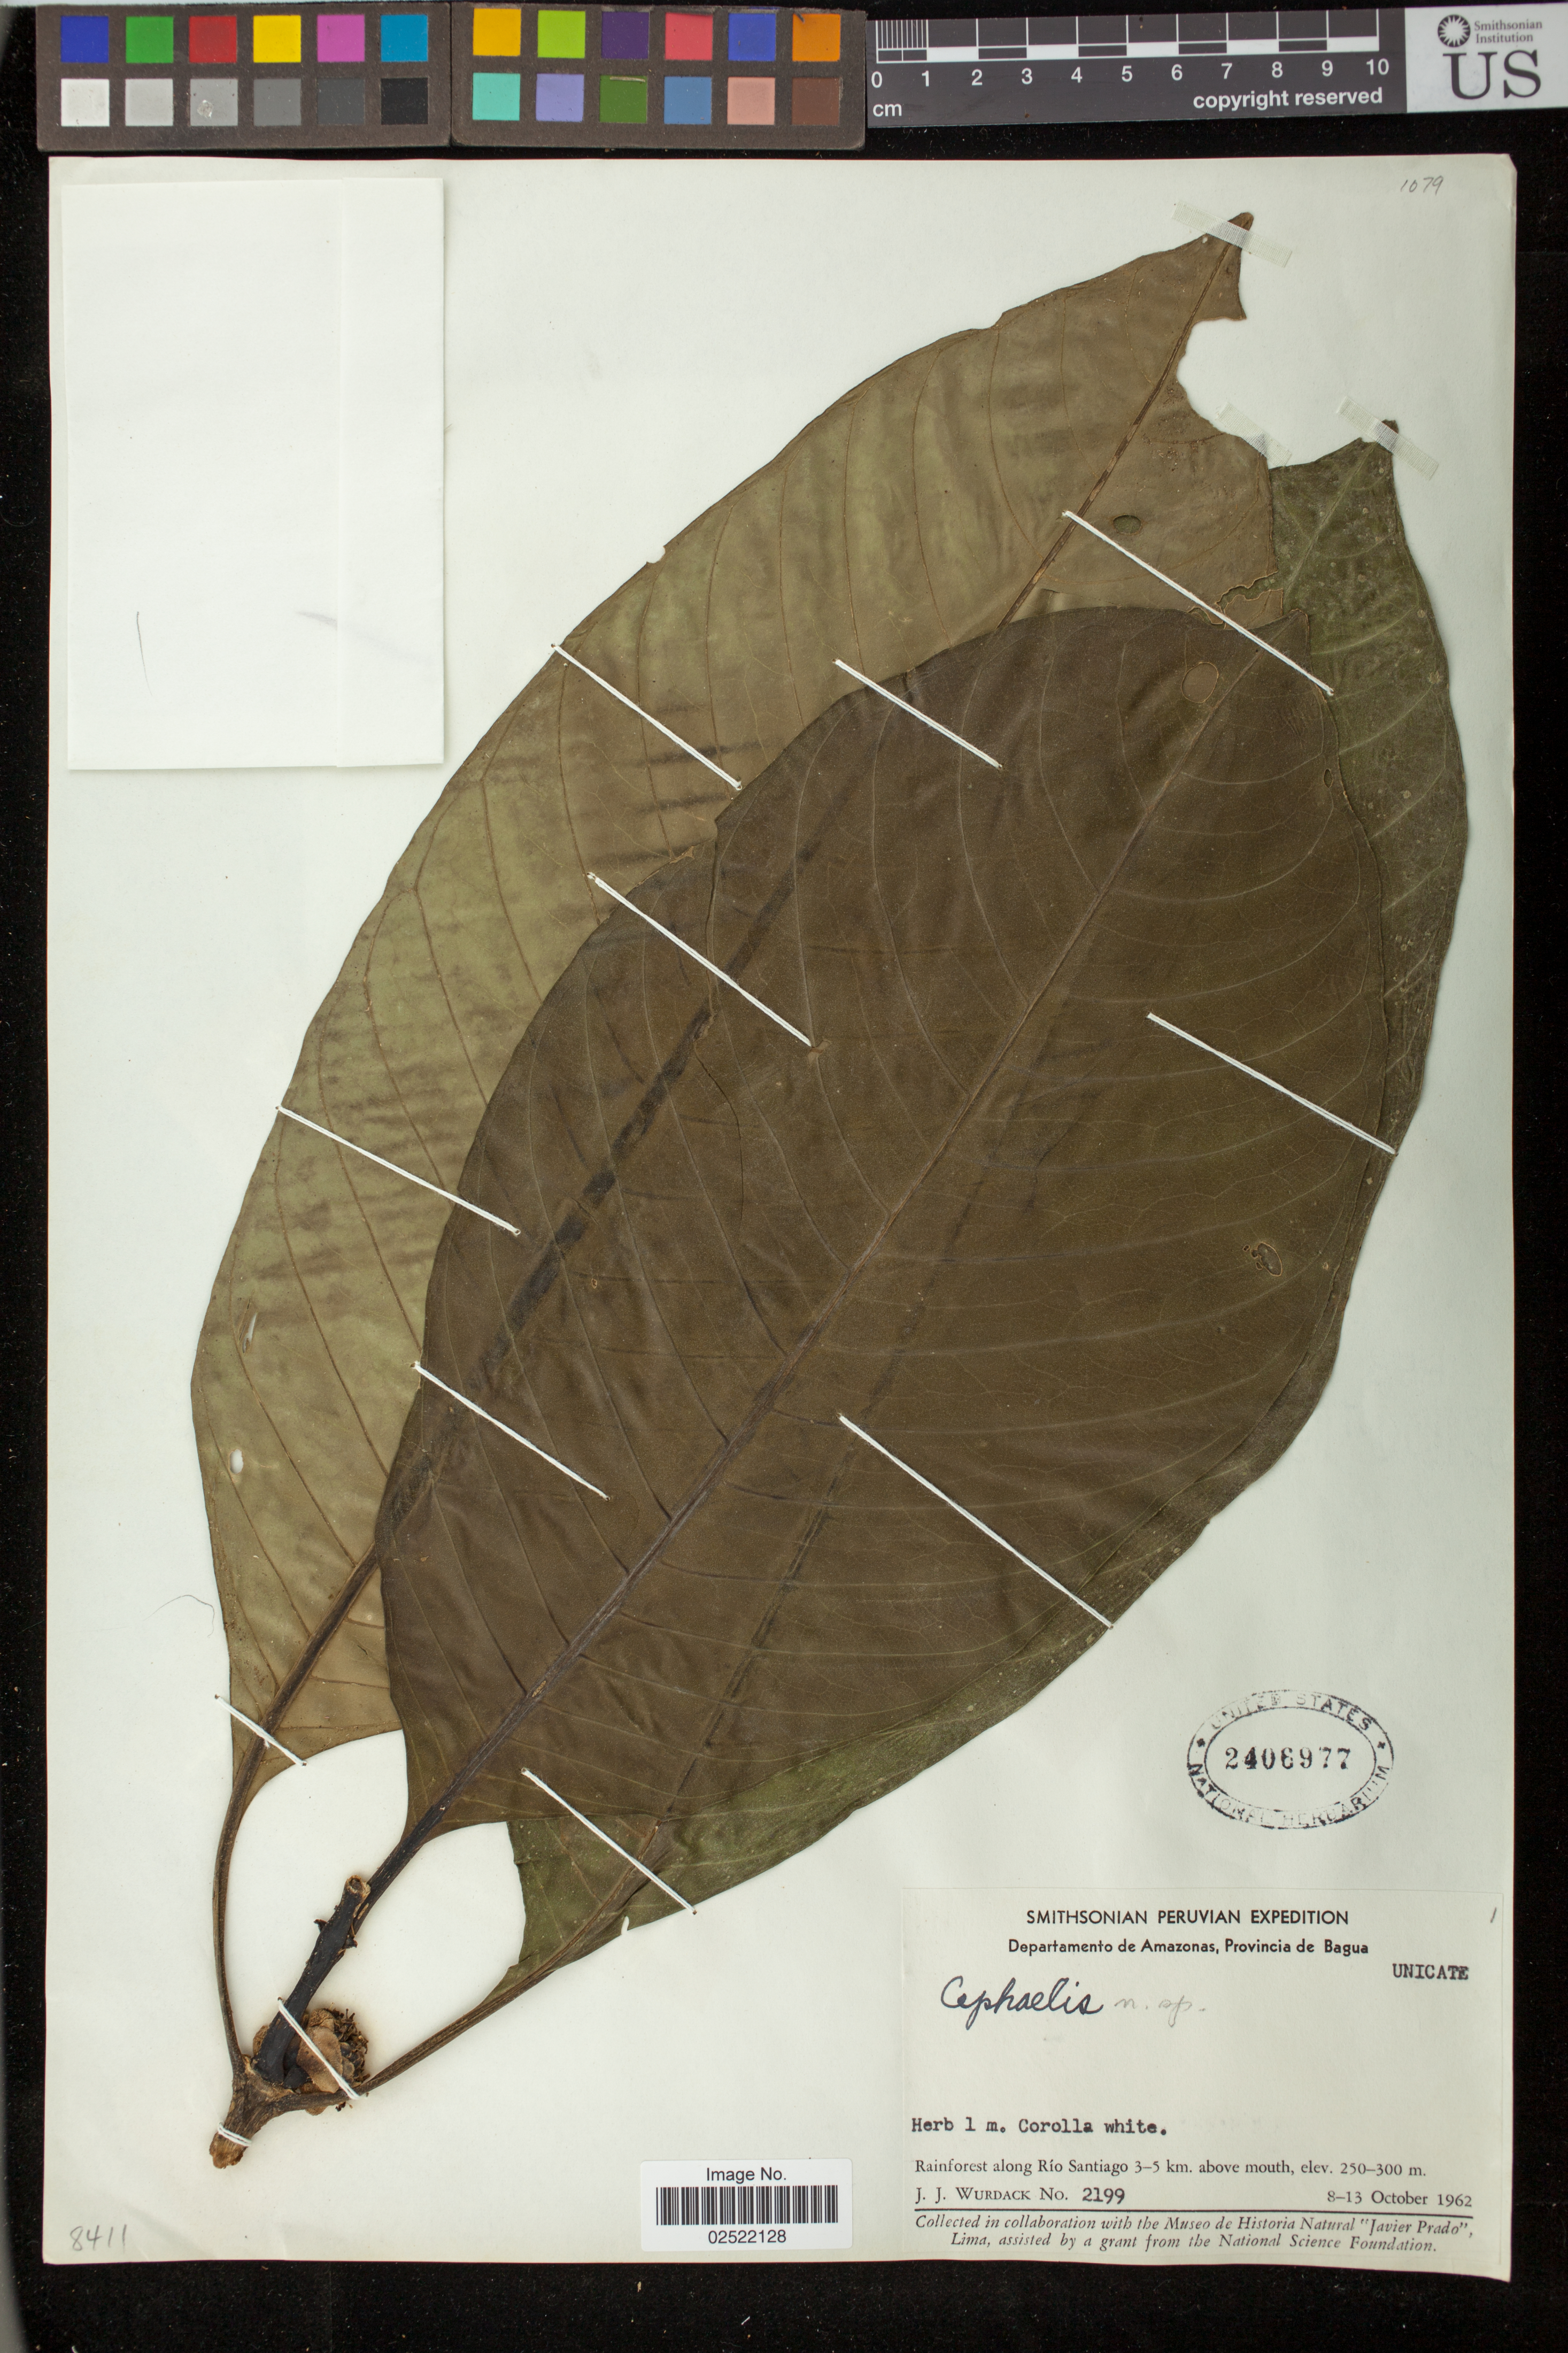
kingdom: Plantae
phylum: Tracheophyta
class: Magnoliopsida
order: Gentianales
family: Rubiaceae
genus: Psychotria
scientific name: Psychotria sp.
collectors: J. J. Wurdack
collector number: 2199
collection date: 1962-10-08/1962-10-13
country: Peru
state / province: Amazonas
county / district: Bagua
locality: along Rio Santiago 3 - 5 km. above mouth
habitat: rainforest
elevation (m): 250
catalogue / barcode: US 2406977